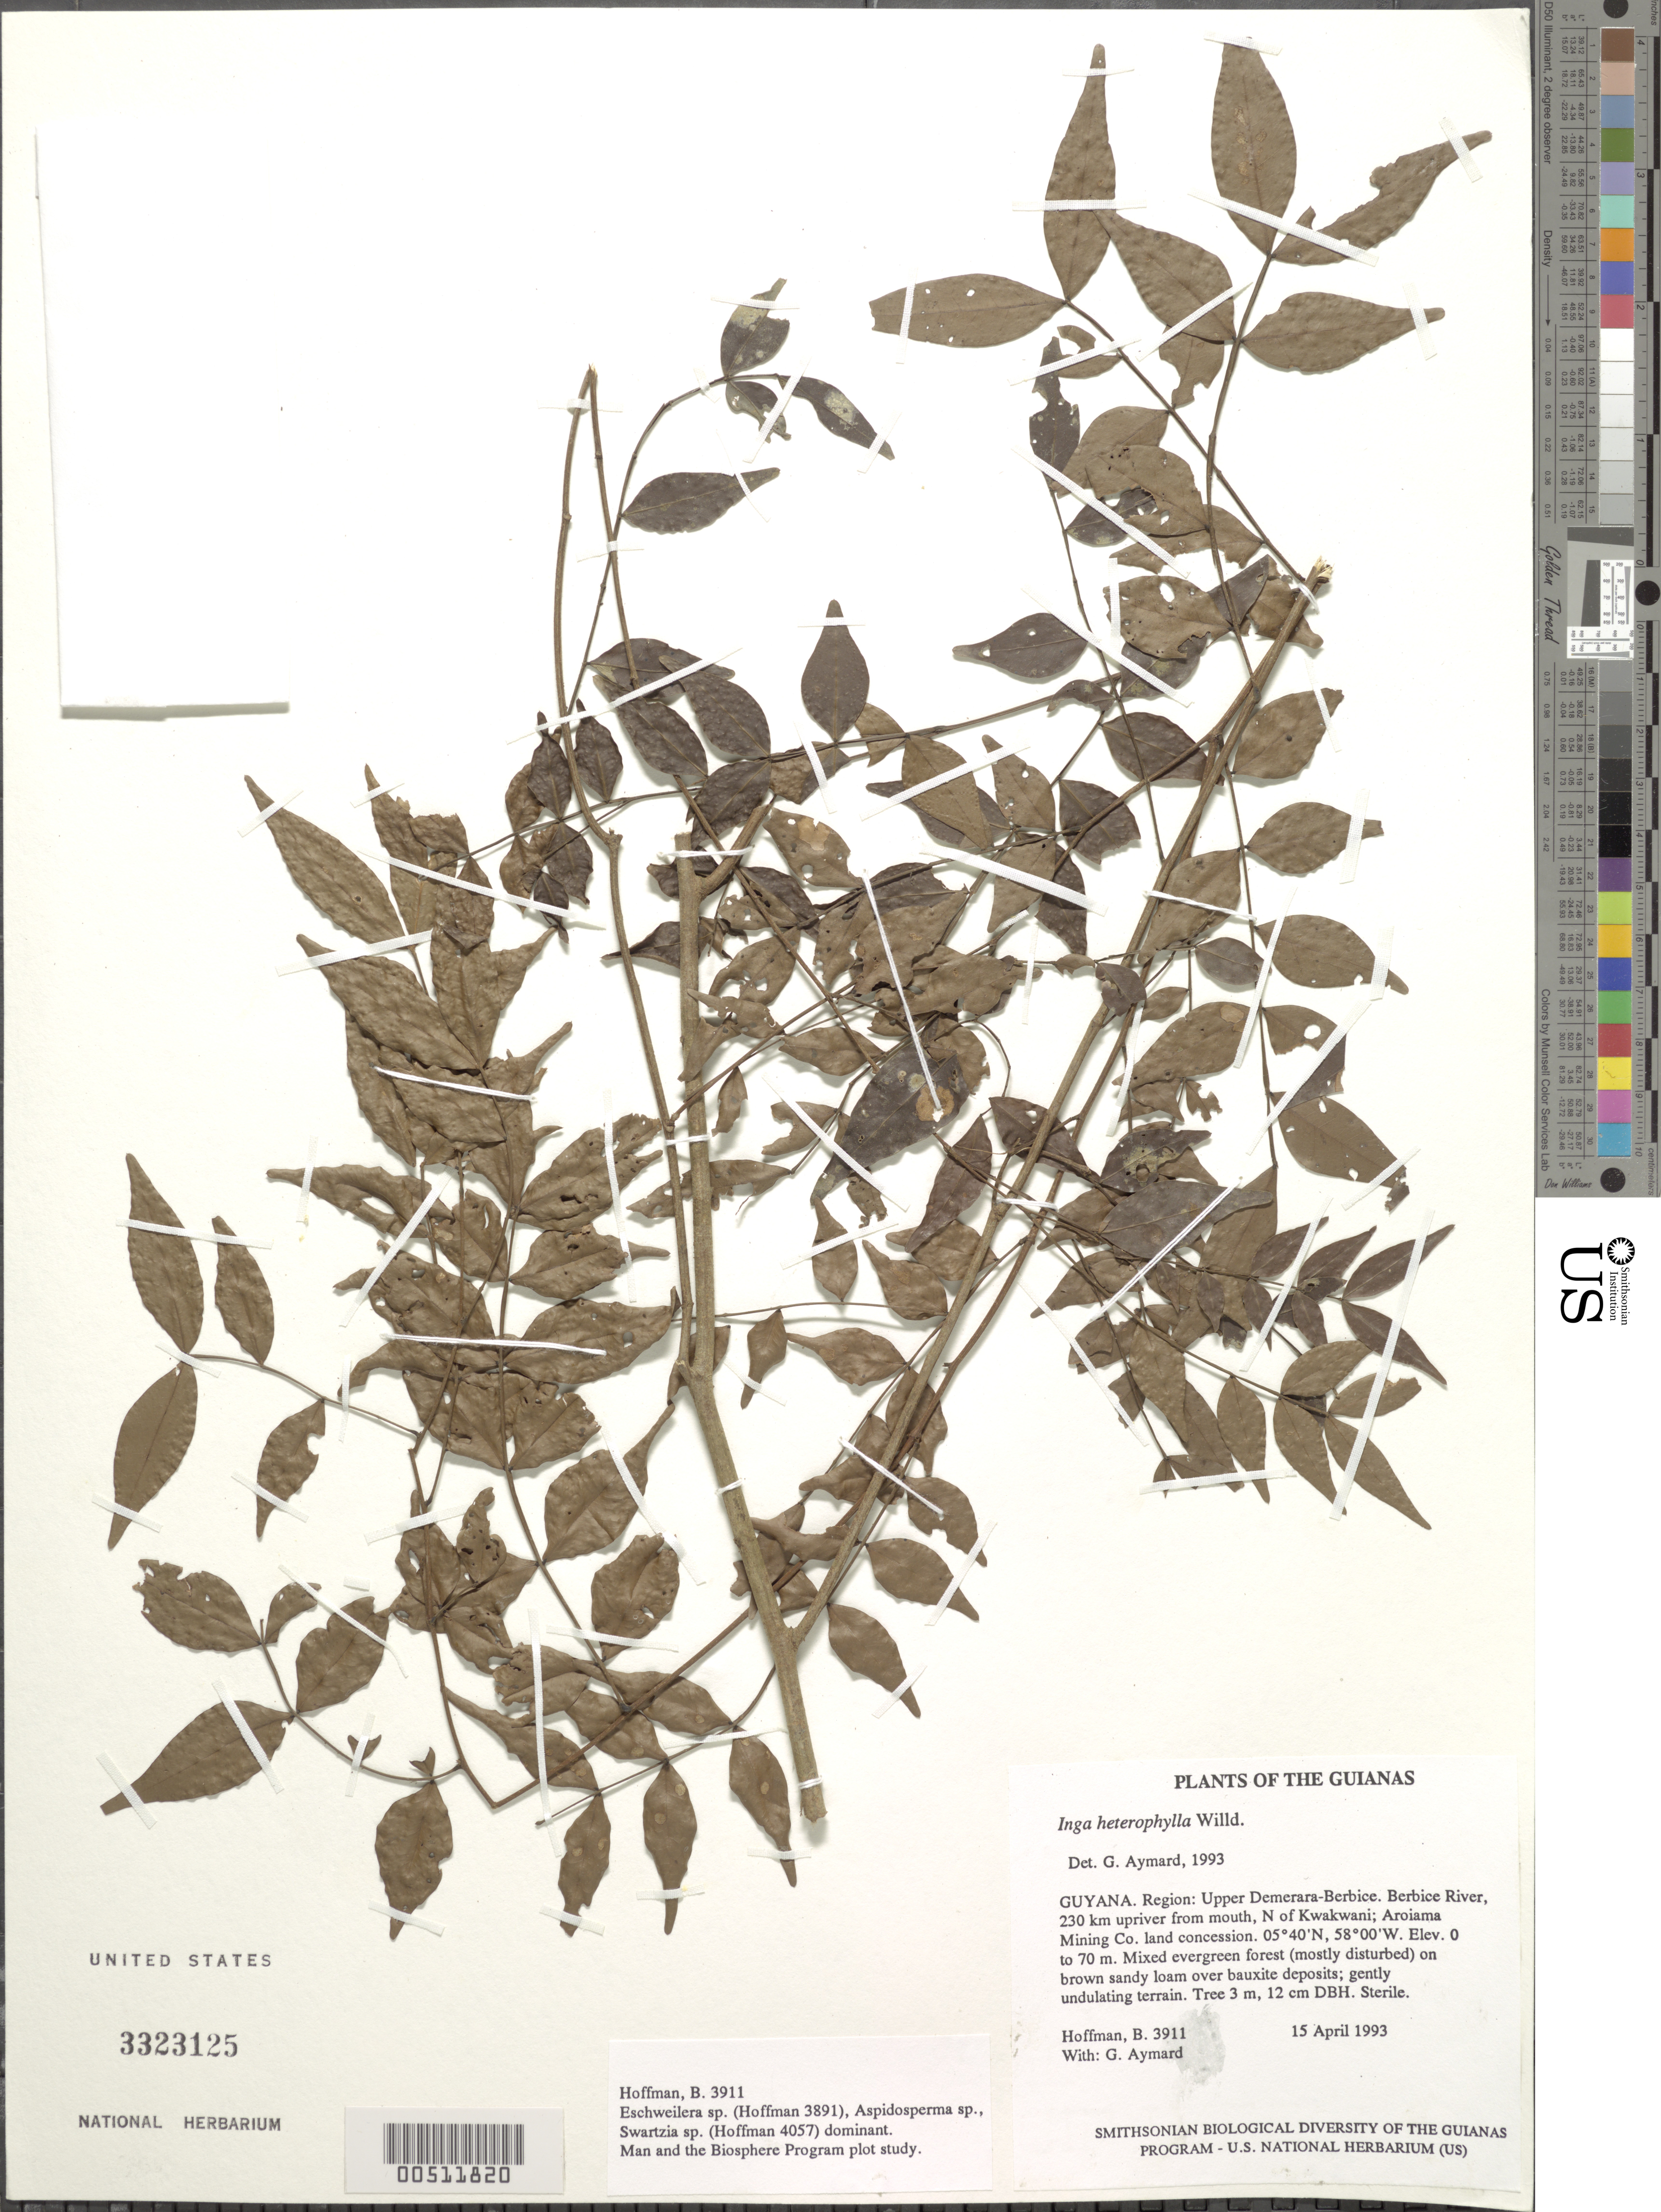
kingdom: Plantae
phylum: Tracheophyta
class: Magnoliopsida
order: Fabales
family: Fabaceae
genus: Inga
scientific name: Inga heterophylla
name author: Willd.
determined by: Aymard C., G. A., (PORT), Univ. Nac. Exp. de los Llanos Ezequiel Zamora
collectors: B. Hoffman & G. A. Aymard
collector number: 3911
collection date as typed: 15 April 1993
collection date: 1993-04-15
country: Guyana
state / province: U. Demerara-Berbice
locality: Berbice River, 230 km upriver from mouth, N of Kwakwani; Aroiama Mining Co. land concession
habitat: Mixed evergreen forest (mostly disturbed) on brown sandy loam over bauxite deposits; gently undulating terrain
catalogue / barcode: US 3323125